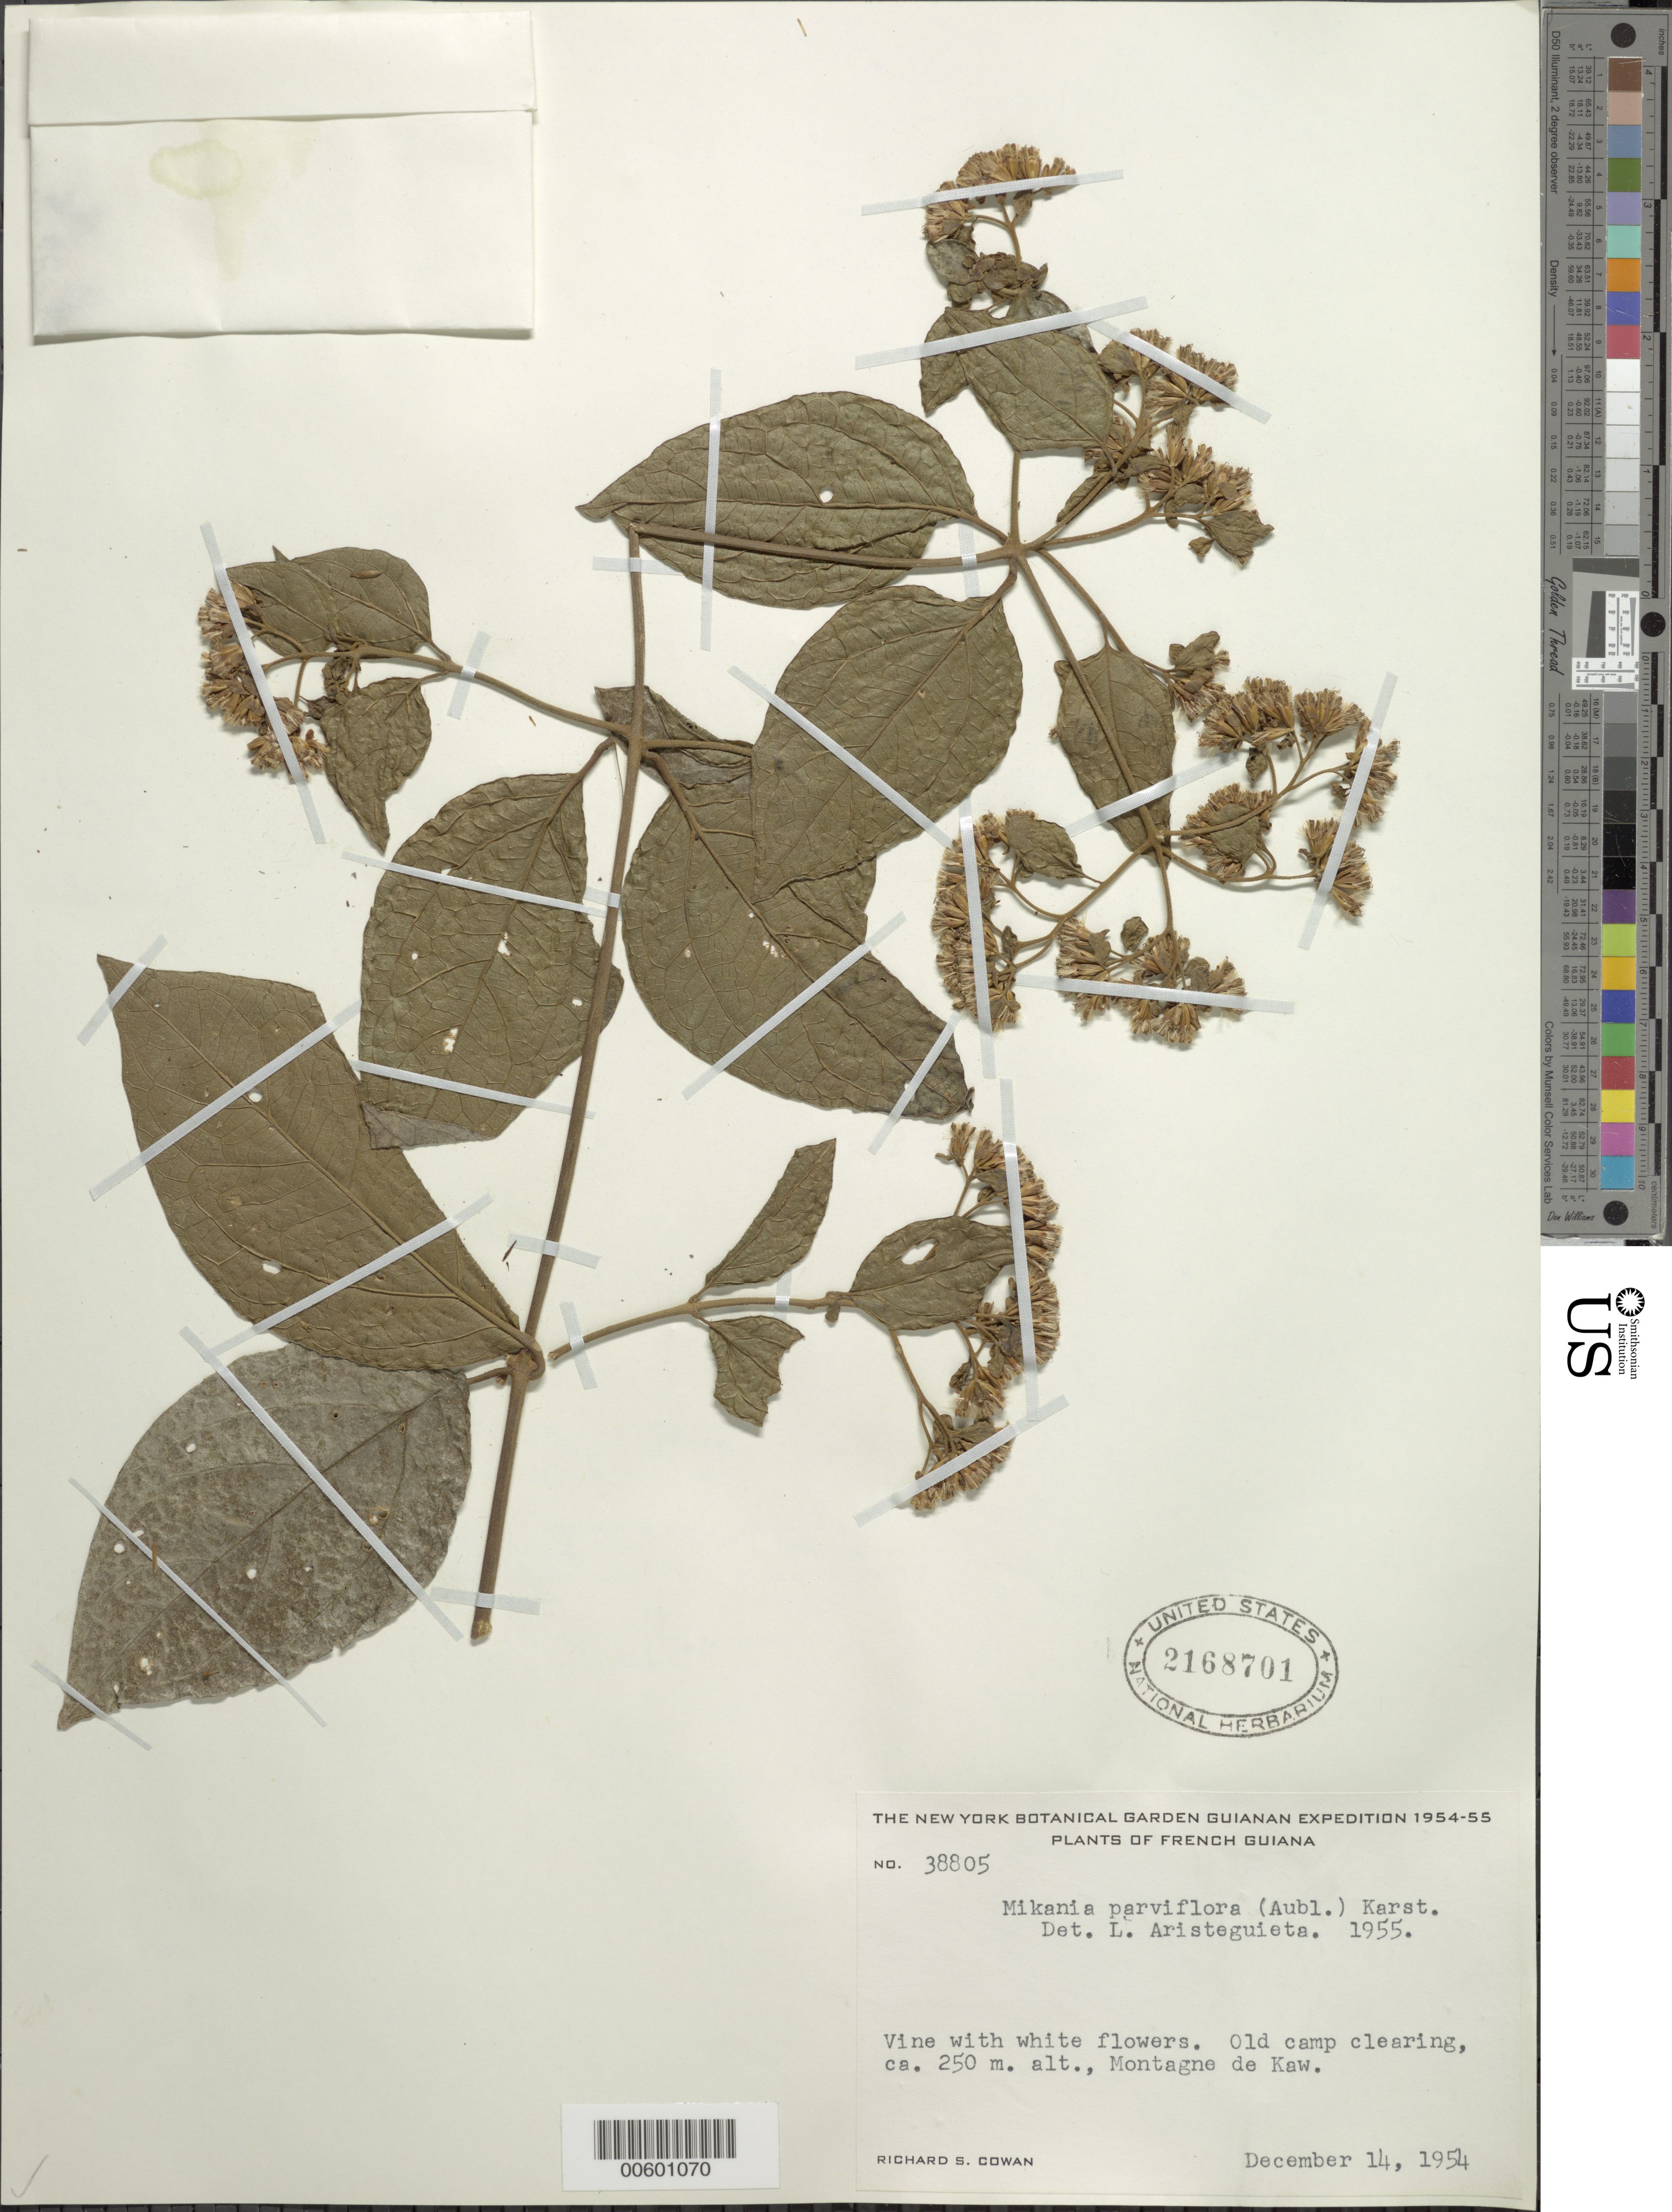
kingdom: Plantae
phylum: Tracheophyta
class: Magnoliopsida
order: Asterales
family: Asteraceae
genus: Mikania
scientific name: Mikania parviflora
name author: (Aubl.) H. Karst.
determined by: Aristeguieta, L.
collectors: R. S. Cowan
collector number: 38805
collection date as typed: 14-Dec-54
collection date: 1954-12-14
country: French Guiana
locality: Montagne de Kaw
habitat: Around old camp clearing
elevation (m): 250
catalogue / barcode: US 2168701